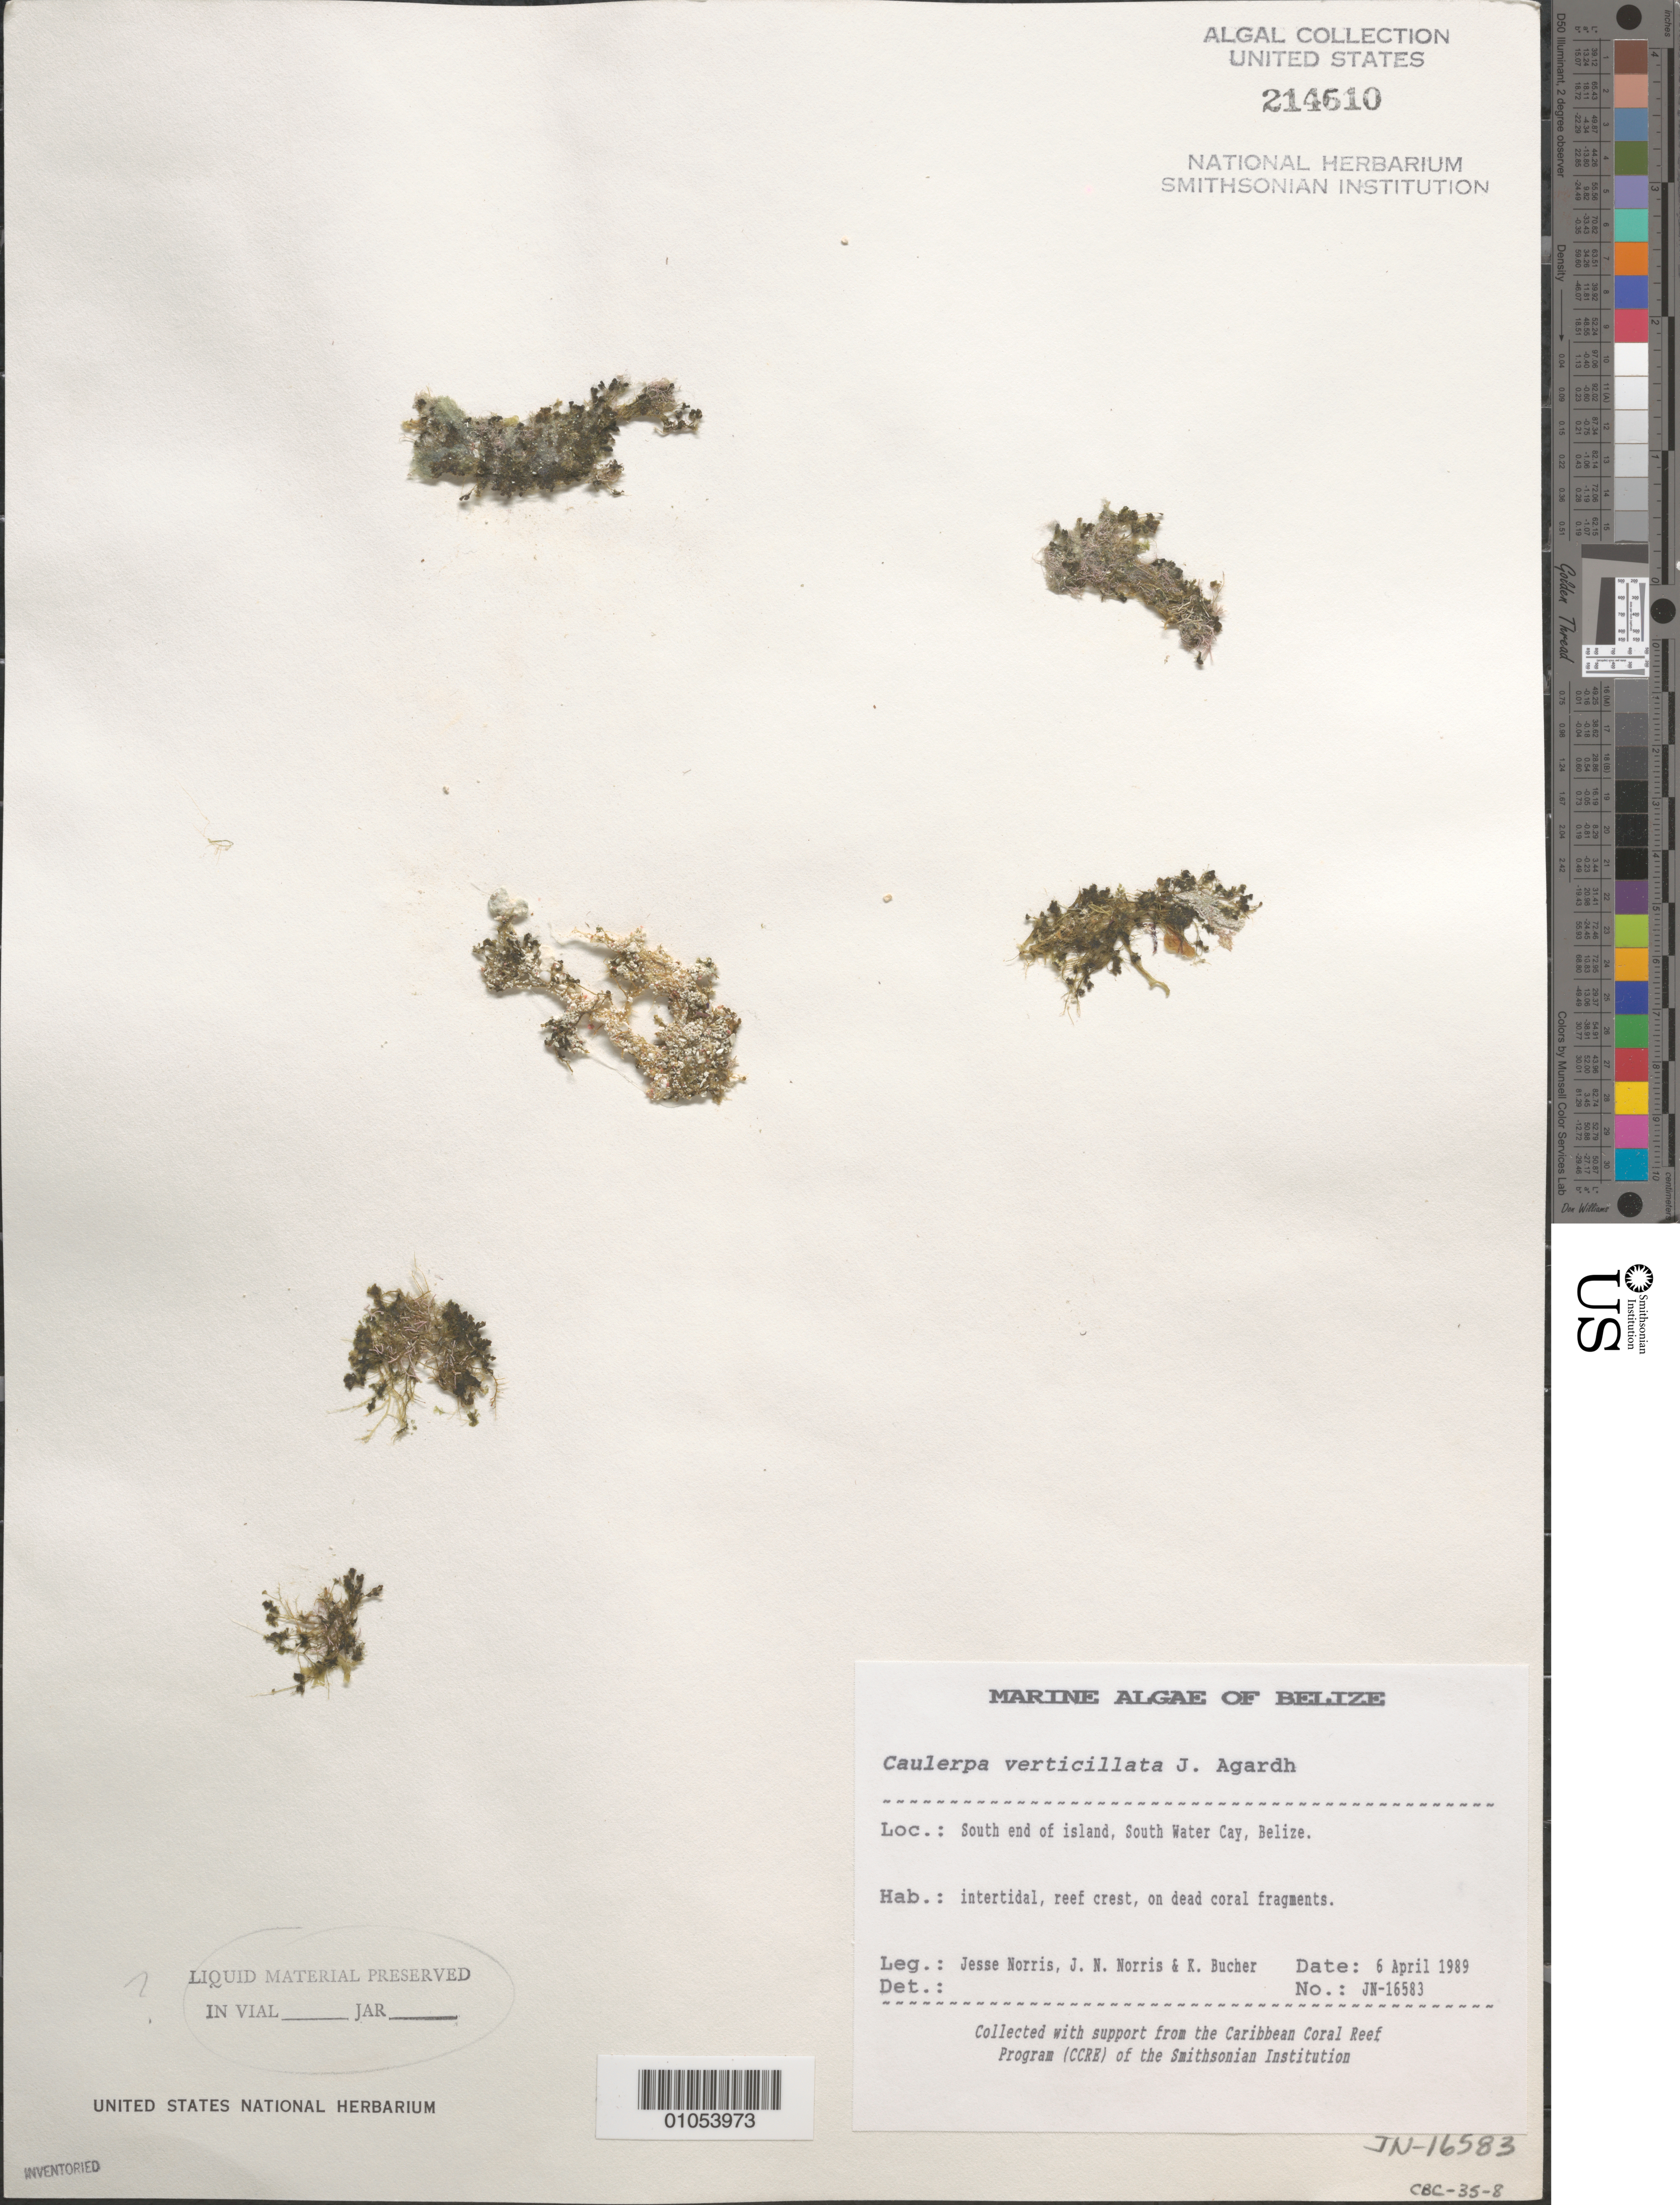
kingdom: Plantae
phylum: Chlorophyta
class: Ulvophyceae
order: Bryopsidales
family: Caulerpaceae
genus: Caulerpa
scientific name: Caulerpa verticillata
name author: J. Agardh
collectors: J. N. Norris, K. E. Bucher & J. A. Norris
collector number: JN-16583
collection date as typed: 06 Apr 1989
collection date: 1989-04-06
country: Belize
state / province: Stann Creek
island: South Water Cay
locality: South end of island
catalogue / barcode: US 214610